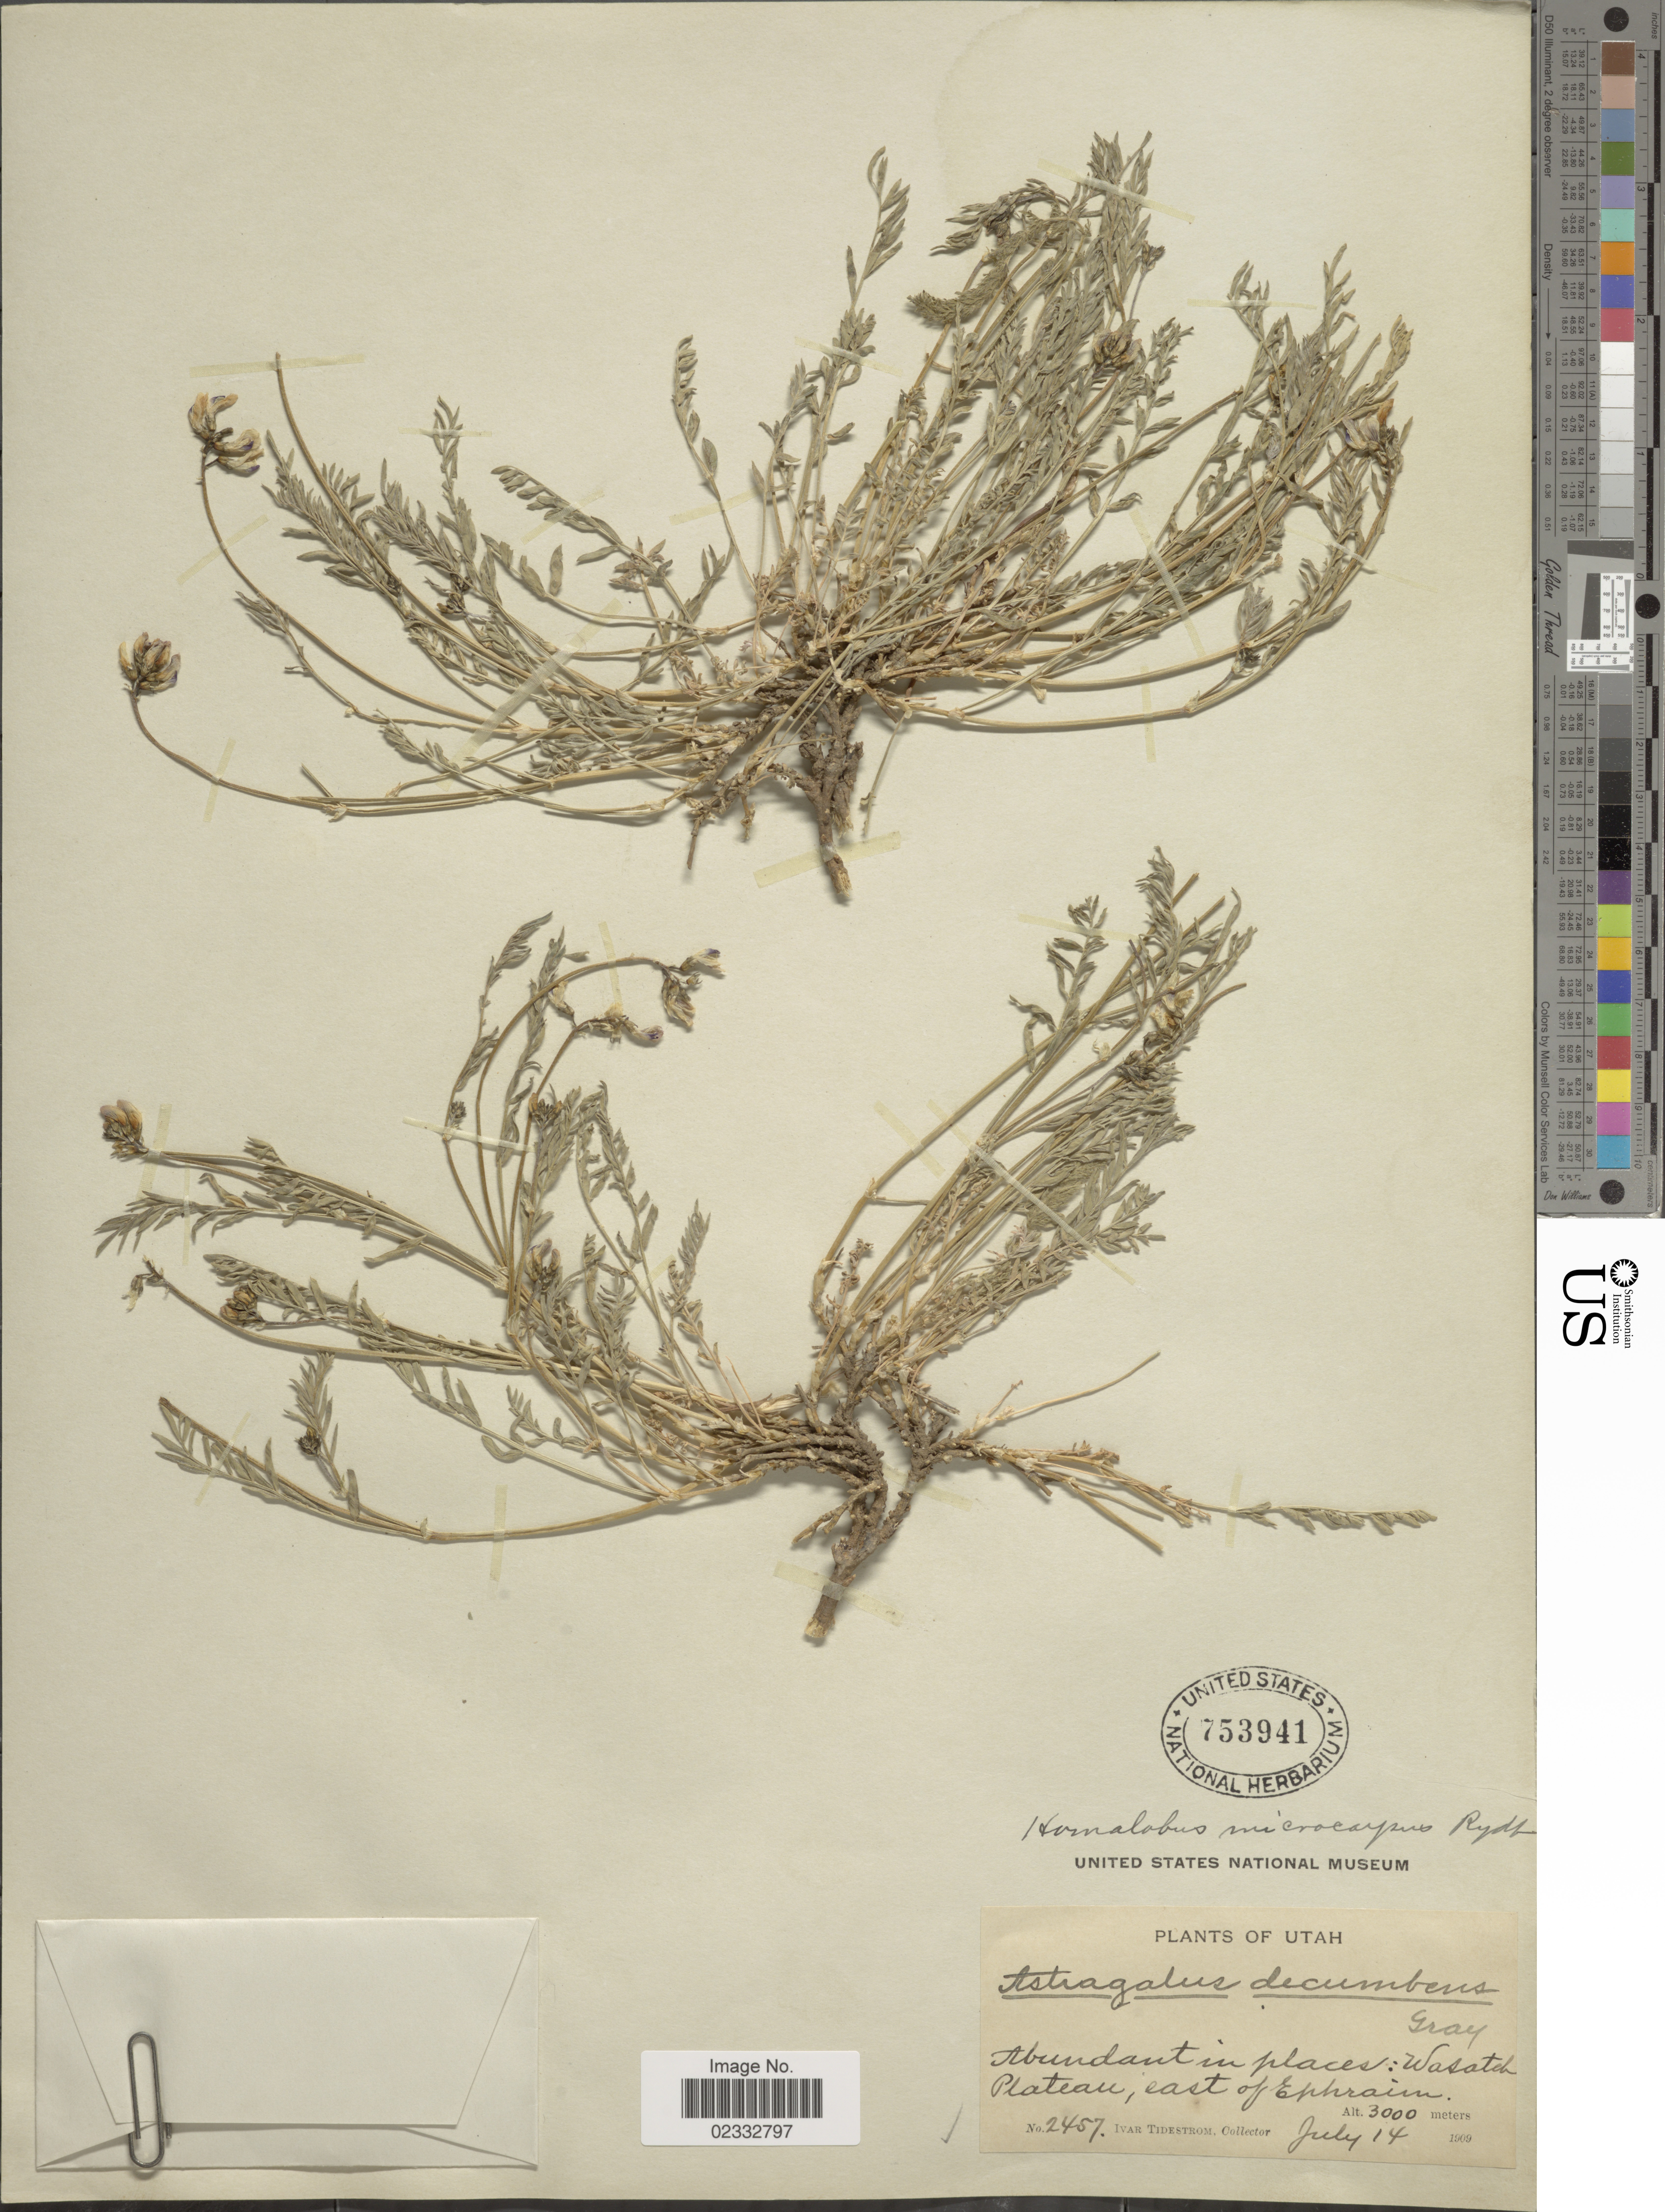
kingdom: Plantae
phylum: Tracheophyta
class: Magnoliopsida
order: Fabales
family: Fabaceae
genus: Astragalus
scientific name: Astragalus microcarpus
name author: A. DC.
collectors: I. F. Tidestrom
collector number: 2457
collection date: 1909-07-14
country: United States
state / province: Utah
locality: Abundant in places: Wasatch Plateau, east of Ephraim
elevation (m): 3000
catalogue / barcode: US 753941